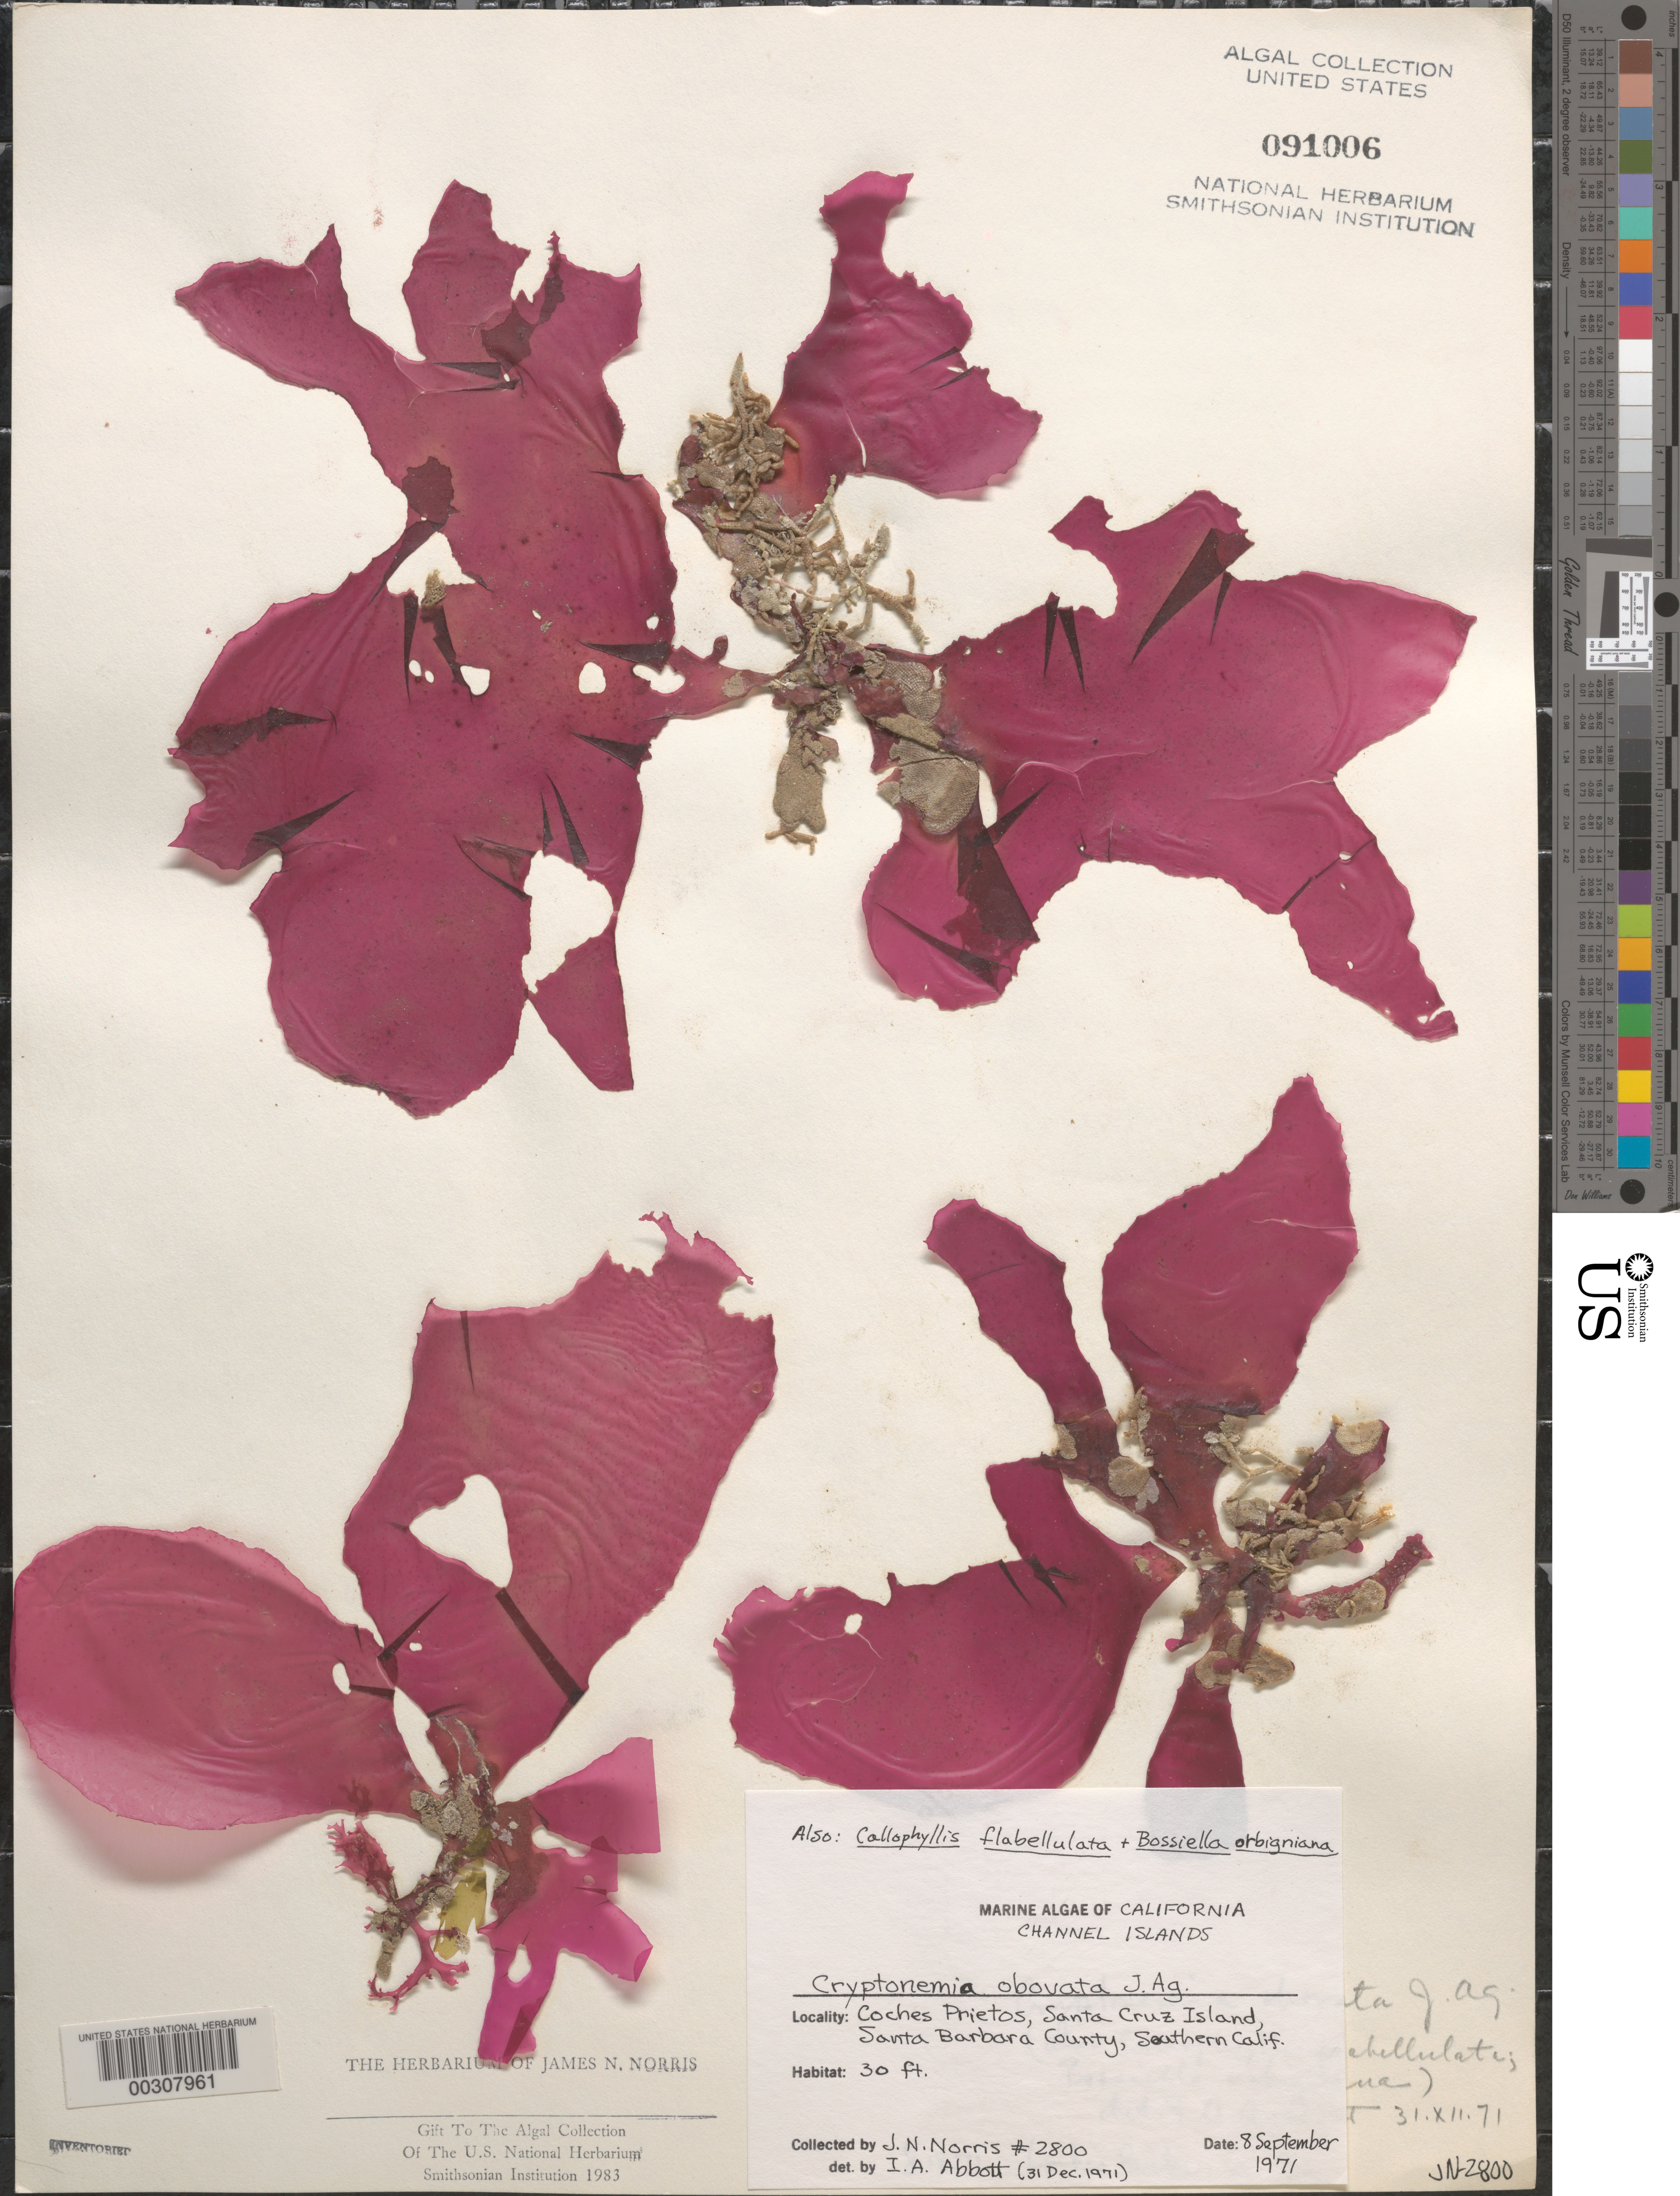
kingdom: Plantae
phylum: Rhodophyta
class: Florideophyceae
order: Halymeniales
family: Halymeniaceae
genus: Cryptonemia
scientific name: Cryptonemia obovata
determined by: Abbott, Isabella A.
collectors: M. Chamberlain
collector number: Jn-2800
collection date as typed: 08 Sep 1971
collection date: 1971-09-08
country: United States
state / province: California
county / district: Santa Barbara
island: Santa Cruz Island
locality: Coches Prietos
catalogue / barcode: US 91006